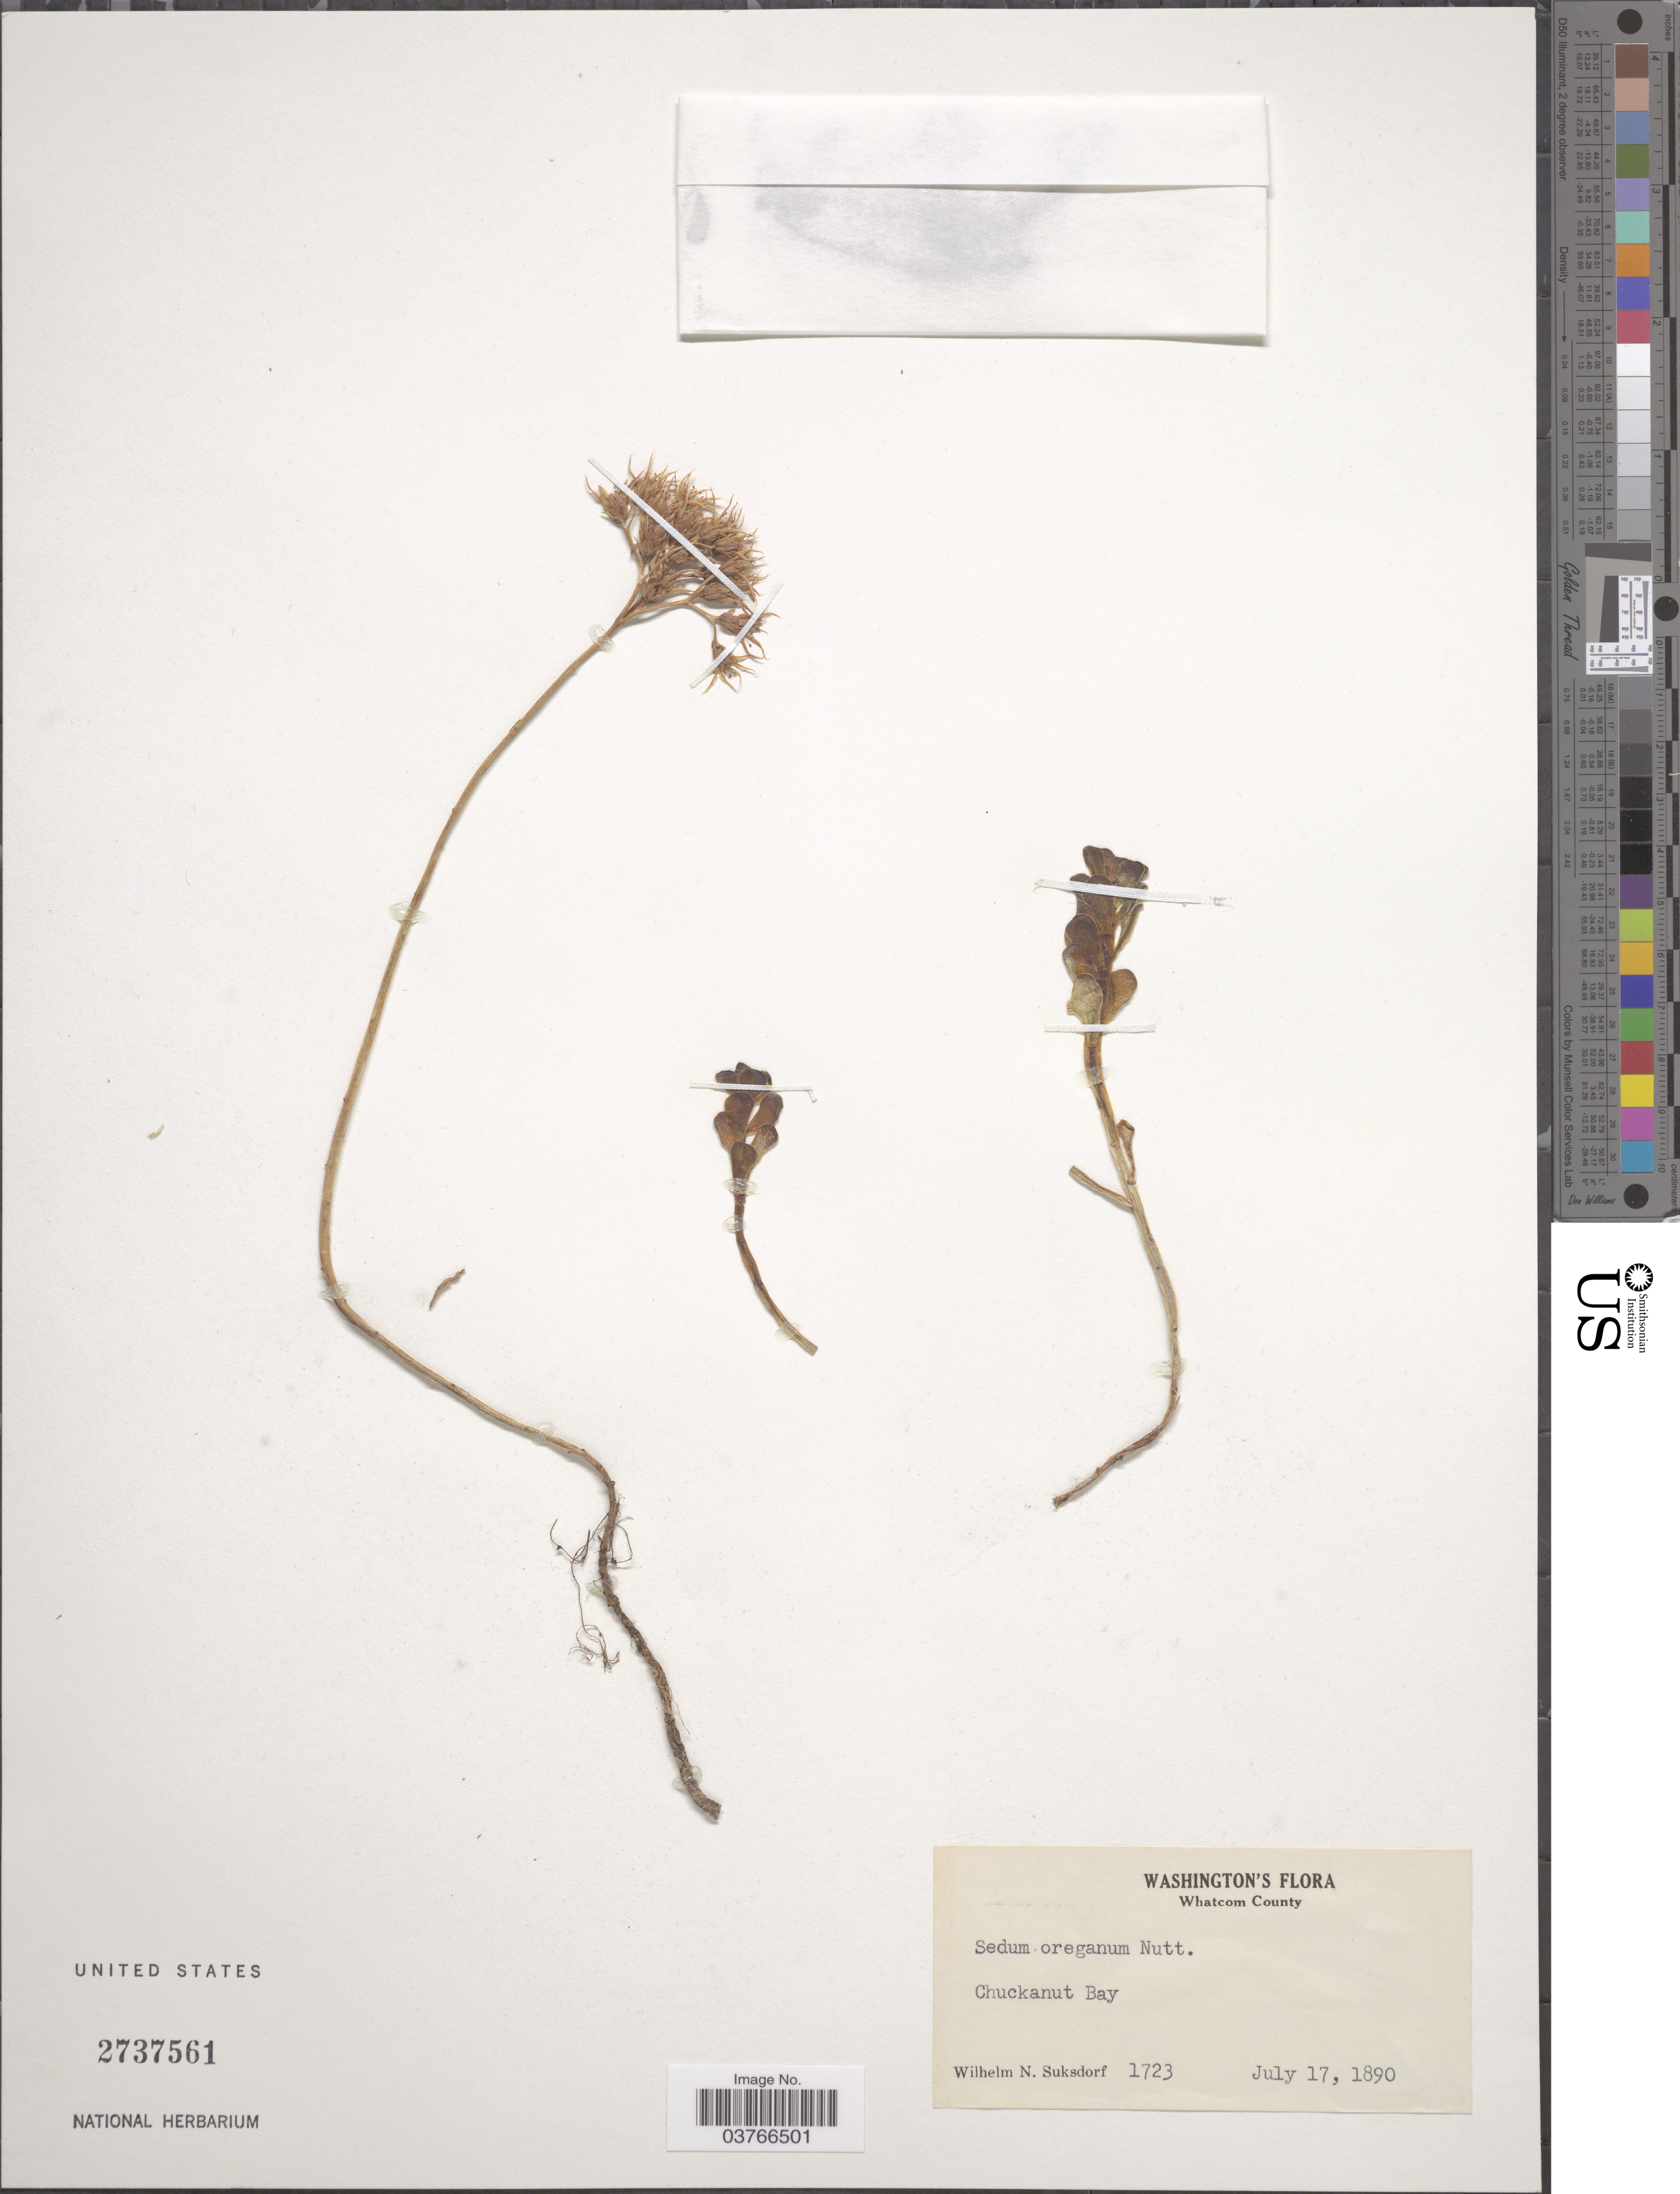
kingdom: Plantae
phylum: Tracheophyta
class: Magnoliopsida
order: Saxifragales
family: Crassulaceae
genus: Sedum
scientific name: Sedum oreganum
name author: Nutt.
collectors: W. N. Suksdorf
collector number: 1723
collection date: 1890-07-17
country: United States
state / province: Washington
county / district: Whatcom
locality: Whatcom County. Chuckanut Bay.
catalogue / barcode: US 2737561